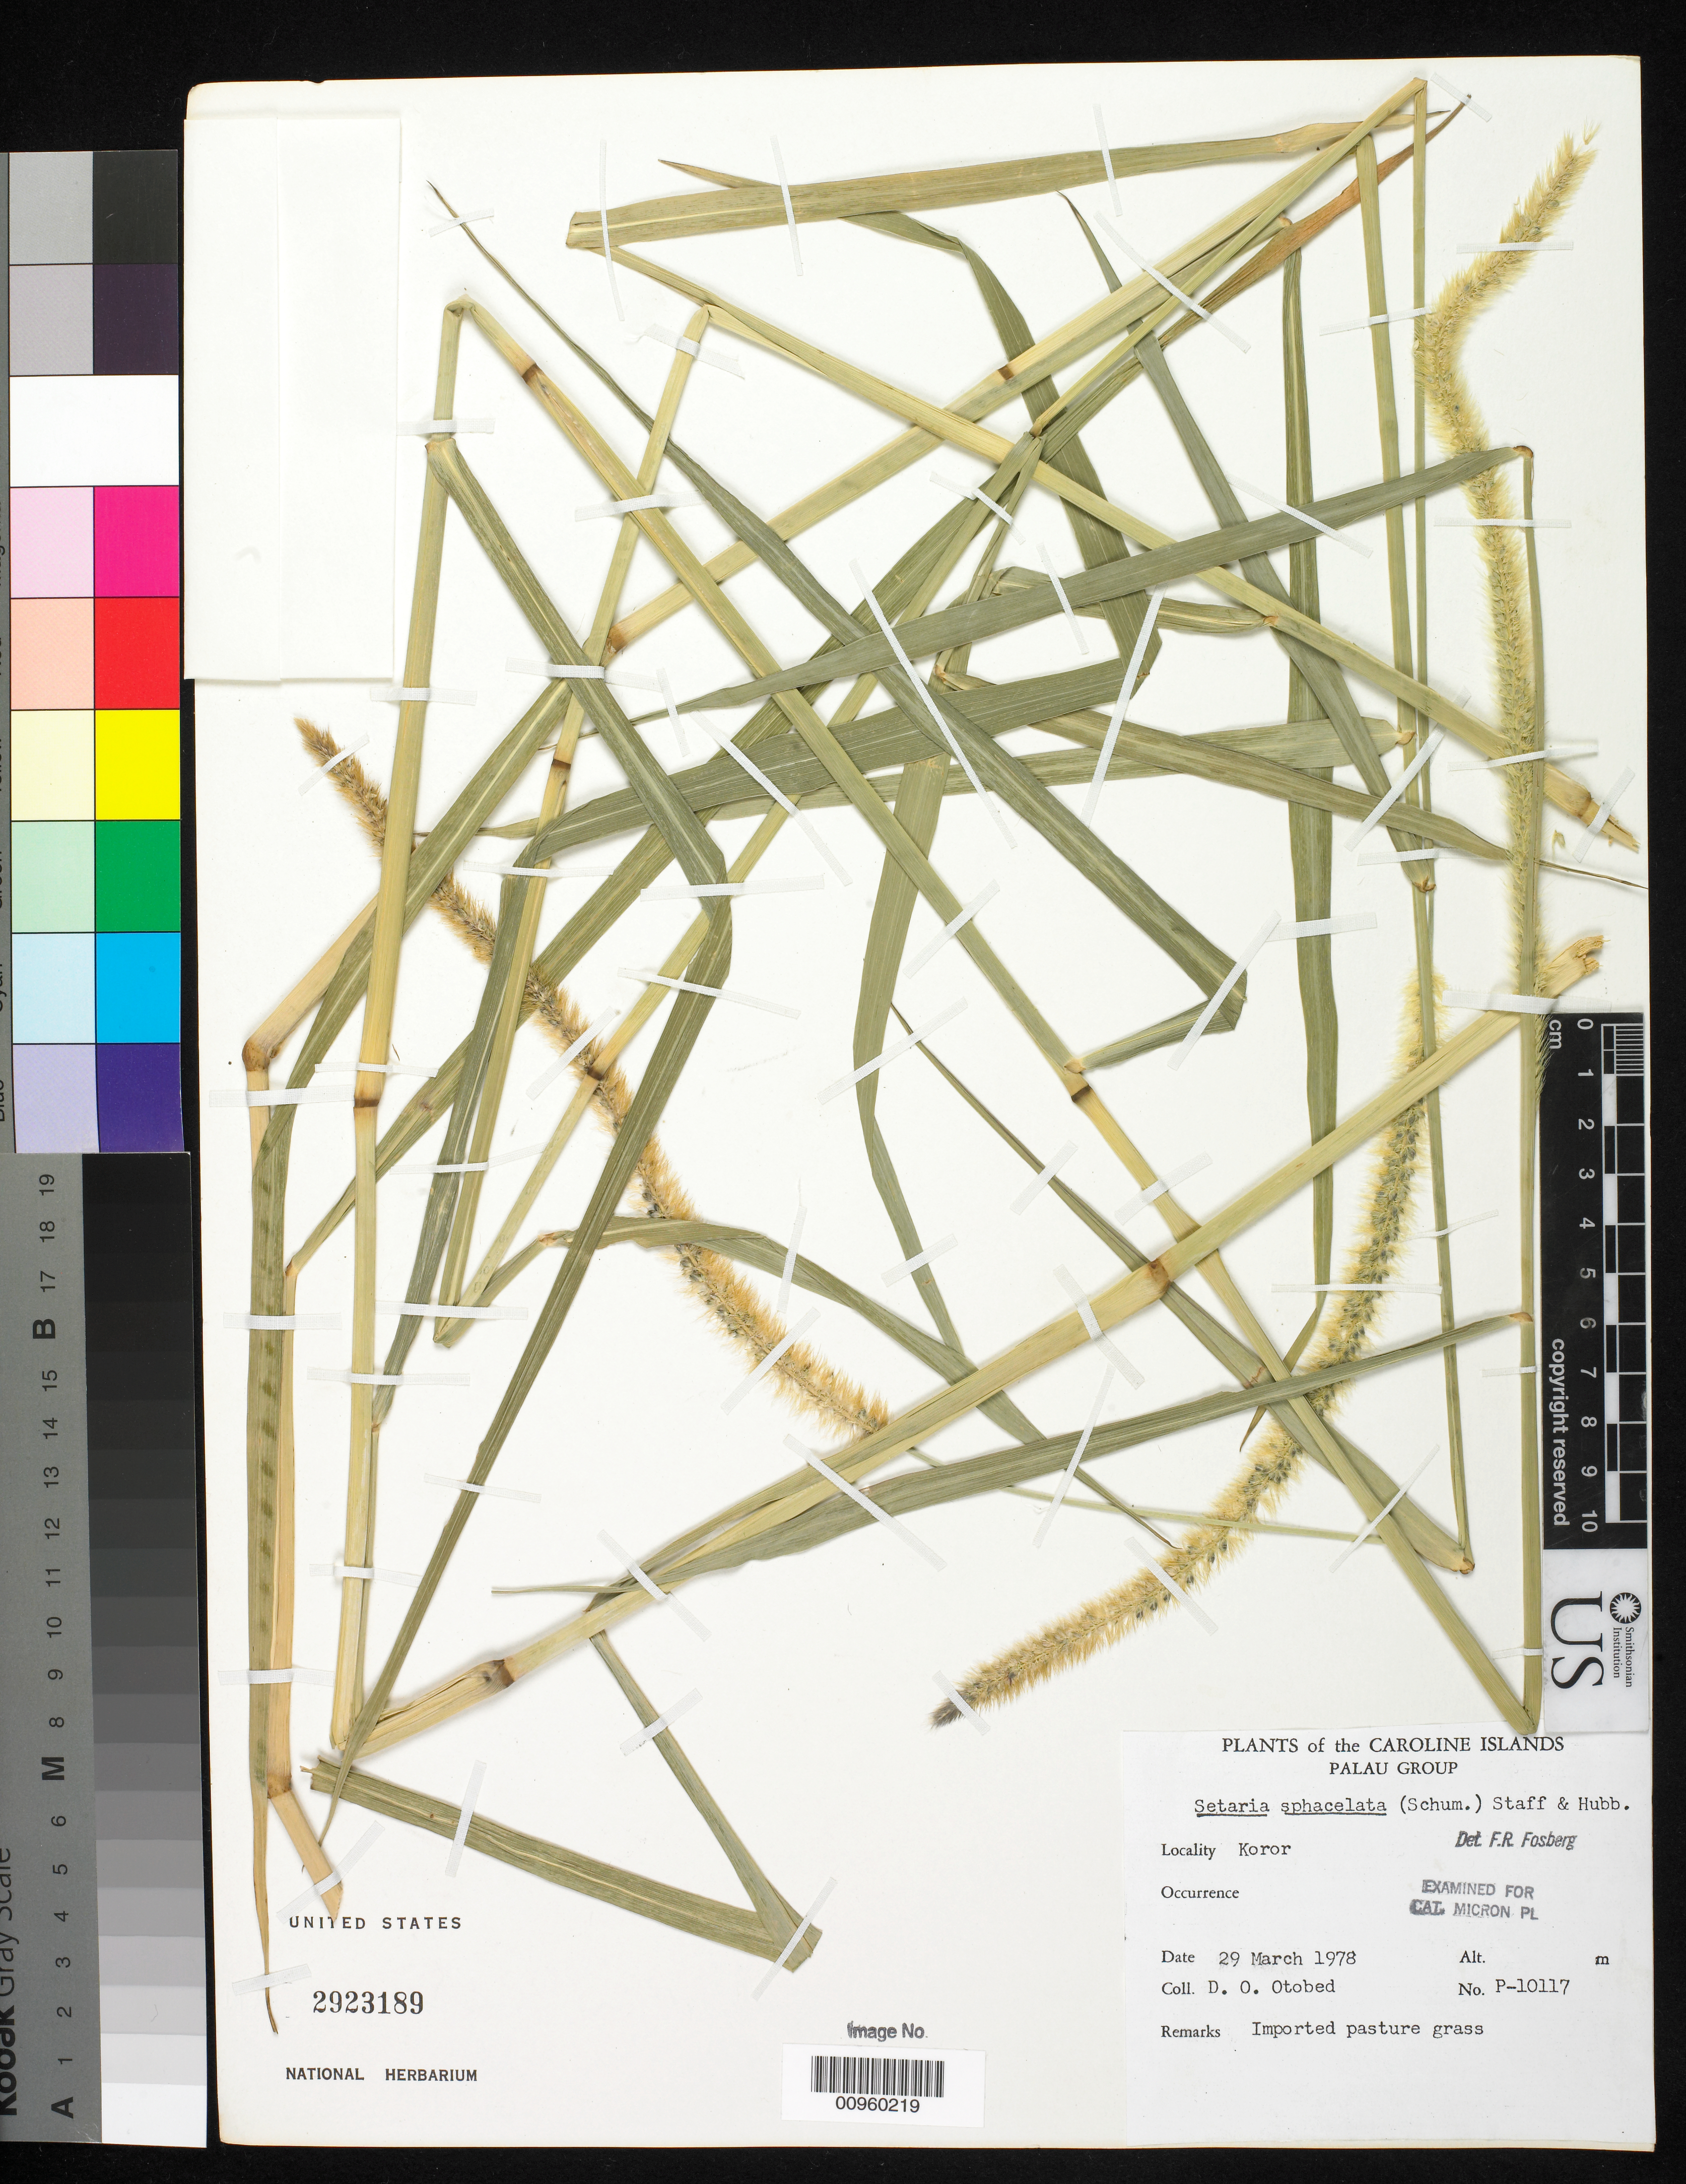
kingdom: Plantae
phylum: Tracheophyta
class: Liliopsida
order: Poales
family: Poaceae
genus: Setaria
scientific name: Setaria sphacelata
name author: (Schumach.) Stapf & Hubb. ex Moss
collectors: D. O. Otobed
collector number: P 10117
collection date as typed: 29 Mar 1978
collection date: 1978-03-29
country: Palau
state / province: Koror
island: Oreor (Koror)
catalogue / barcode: US 2923189